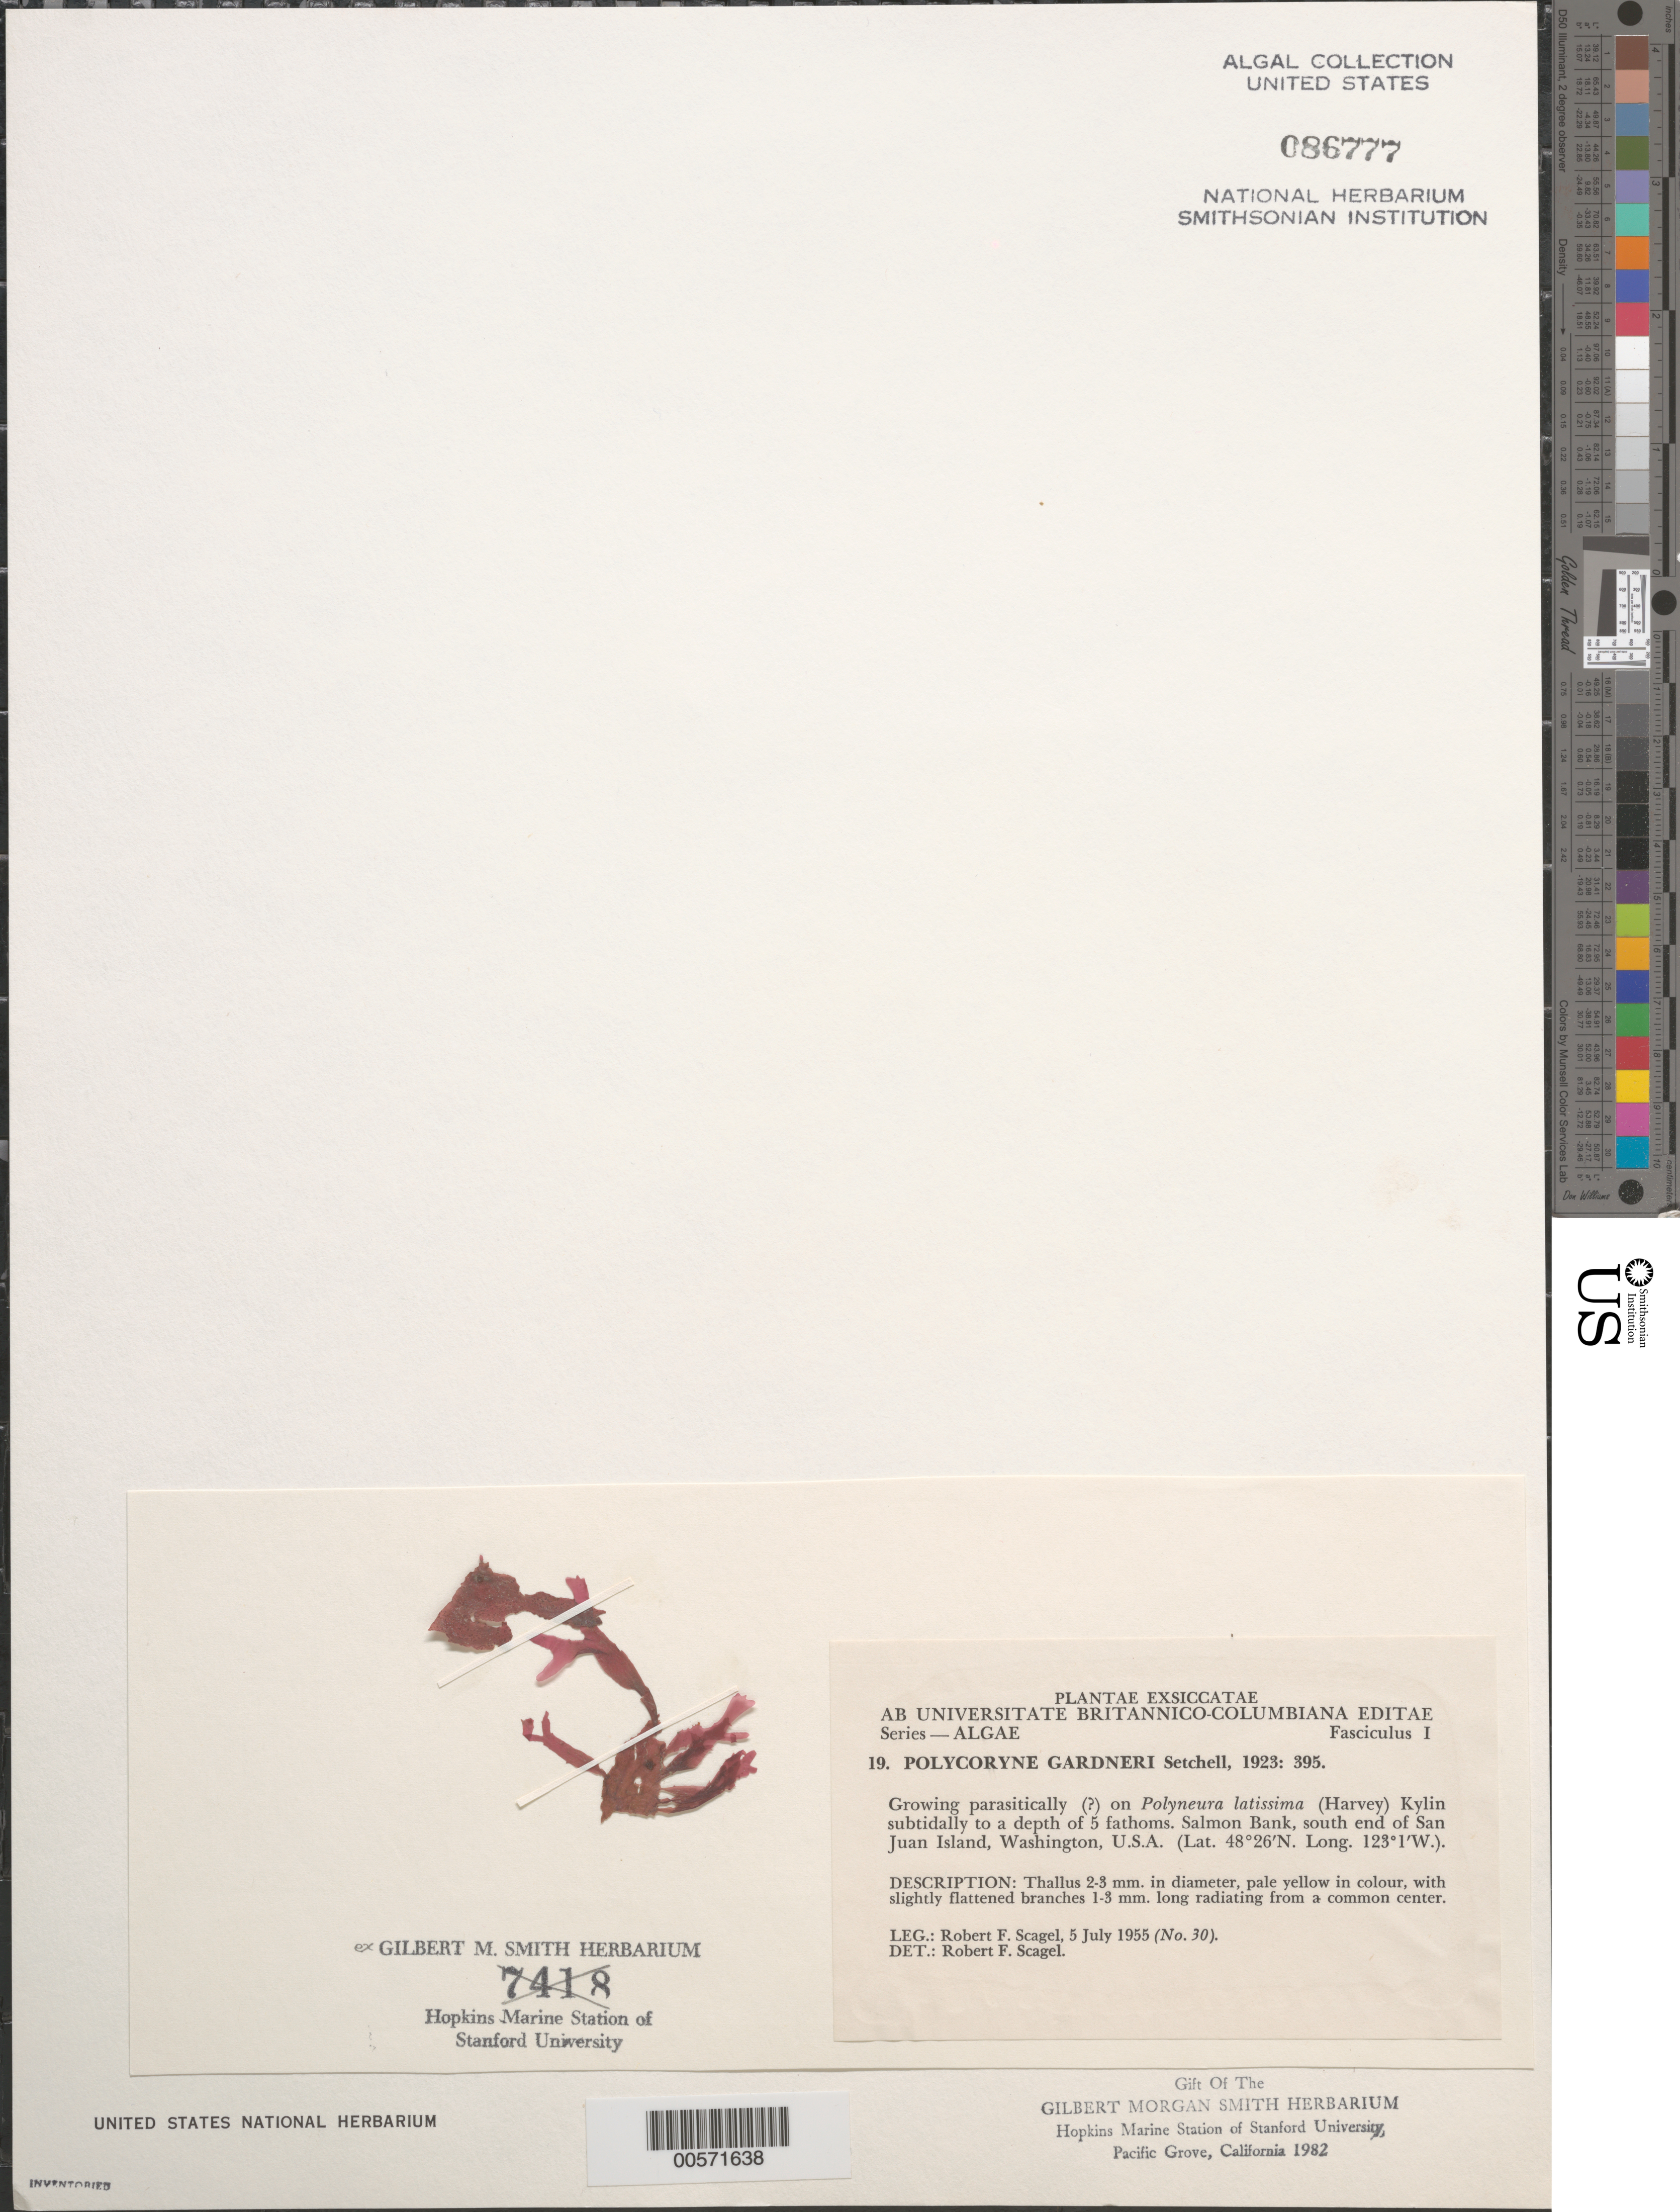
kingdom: Plantae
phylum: Rhodophyta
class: Florideophyceae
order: Ceramiales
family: Delesseriaceae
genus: Asterocolax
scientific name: Asterocolax gardneri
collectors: R. F. Scagel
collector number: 30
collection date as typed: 05 Jul 1955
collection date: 1955-07-05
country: United States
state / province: Washington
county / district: San Juan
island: San Juan Island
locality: Salmon Bank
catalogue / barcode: US 86777